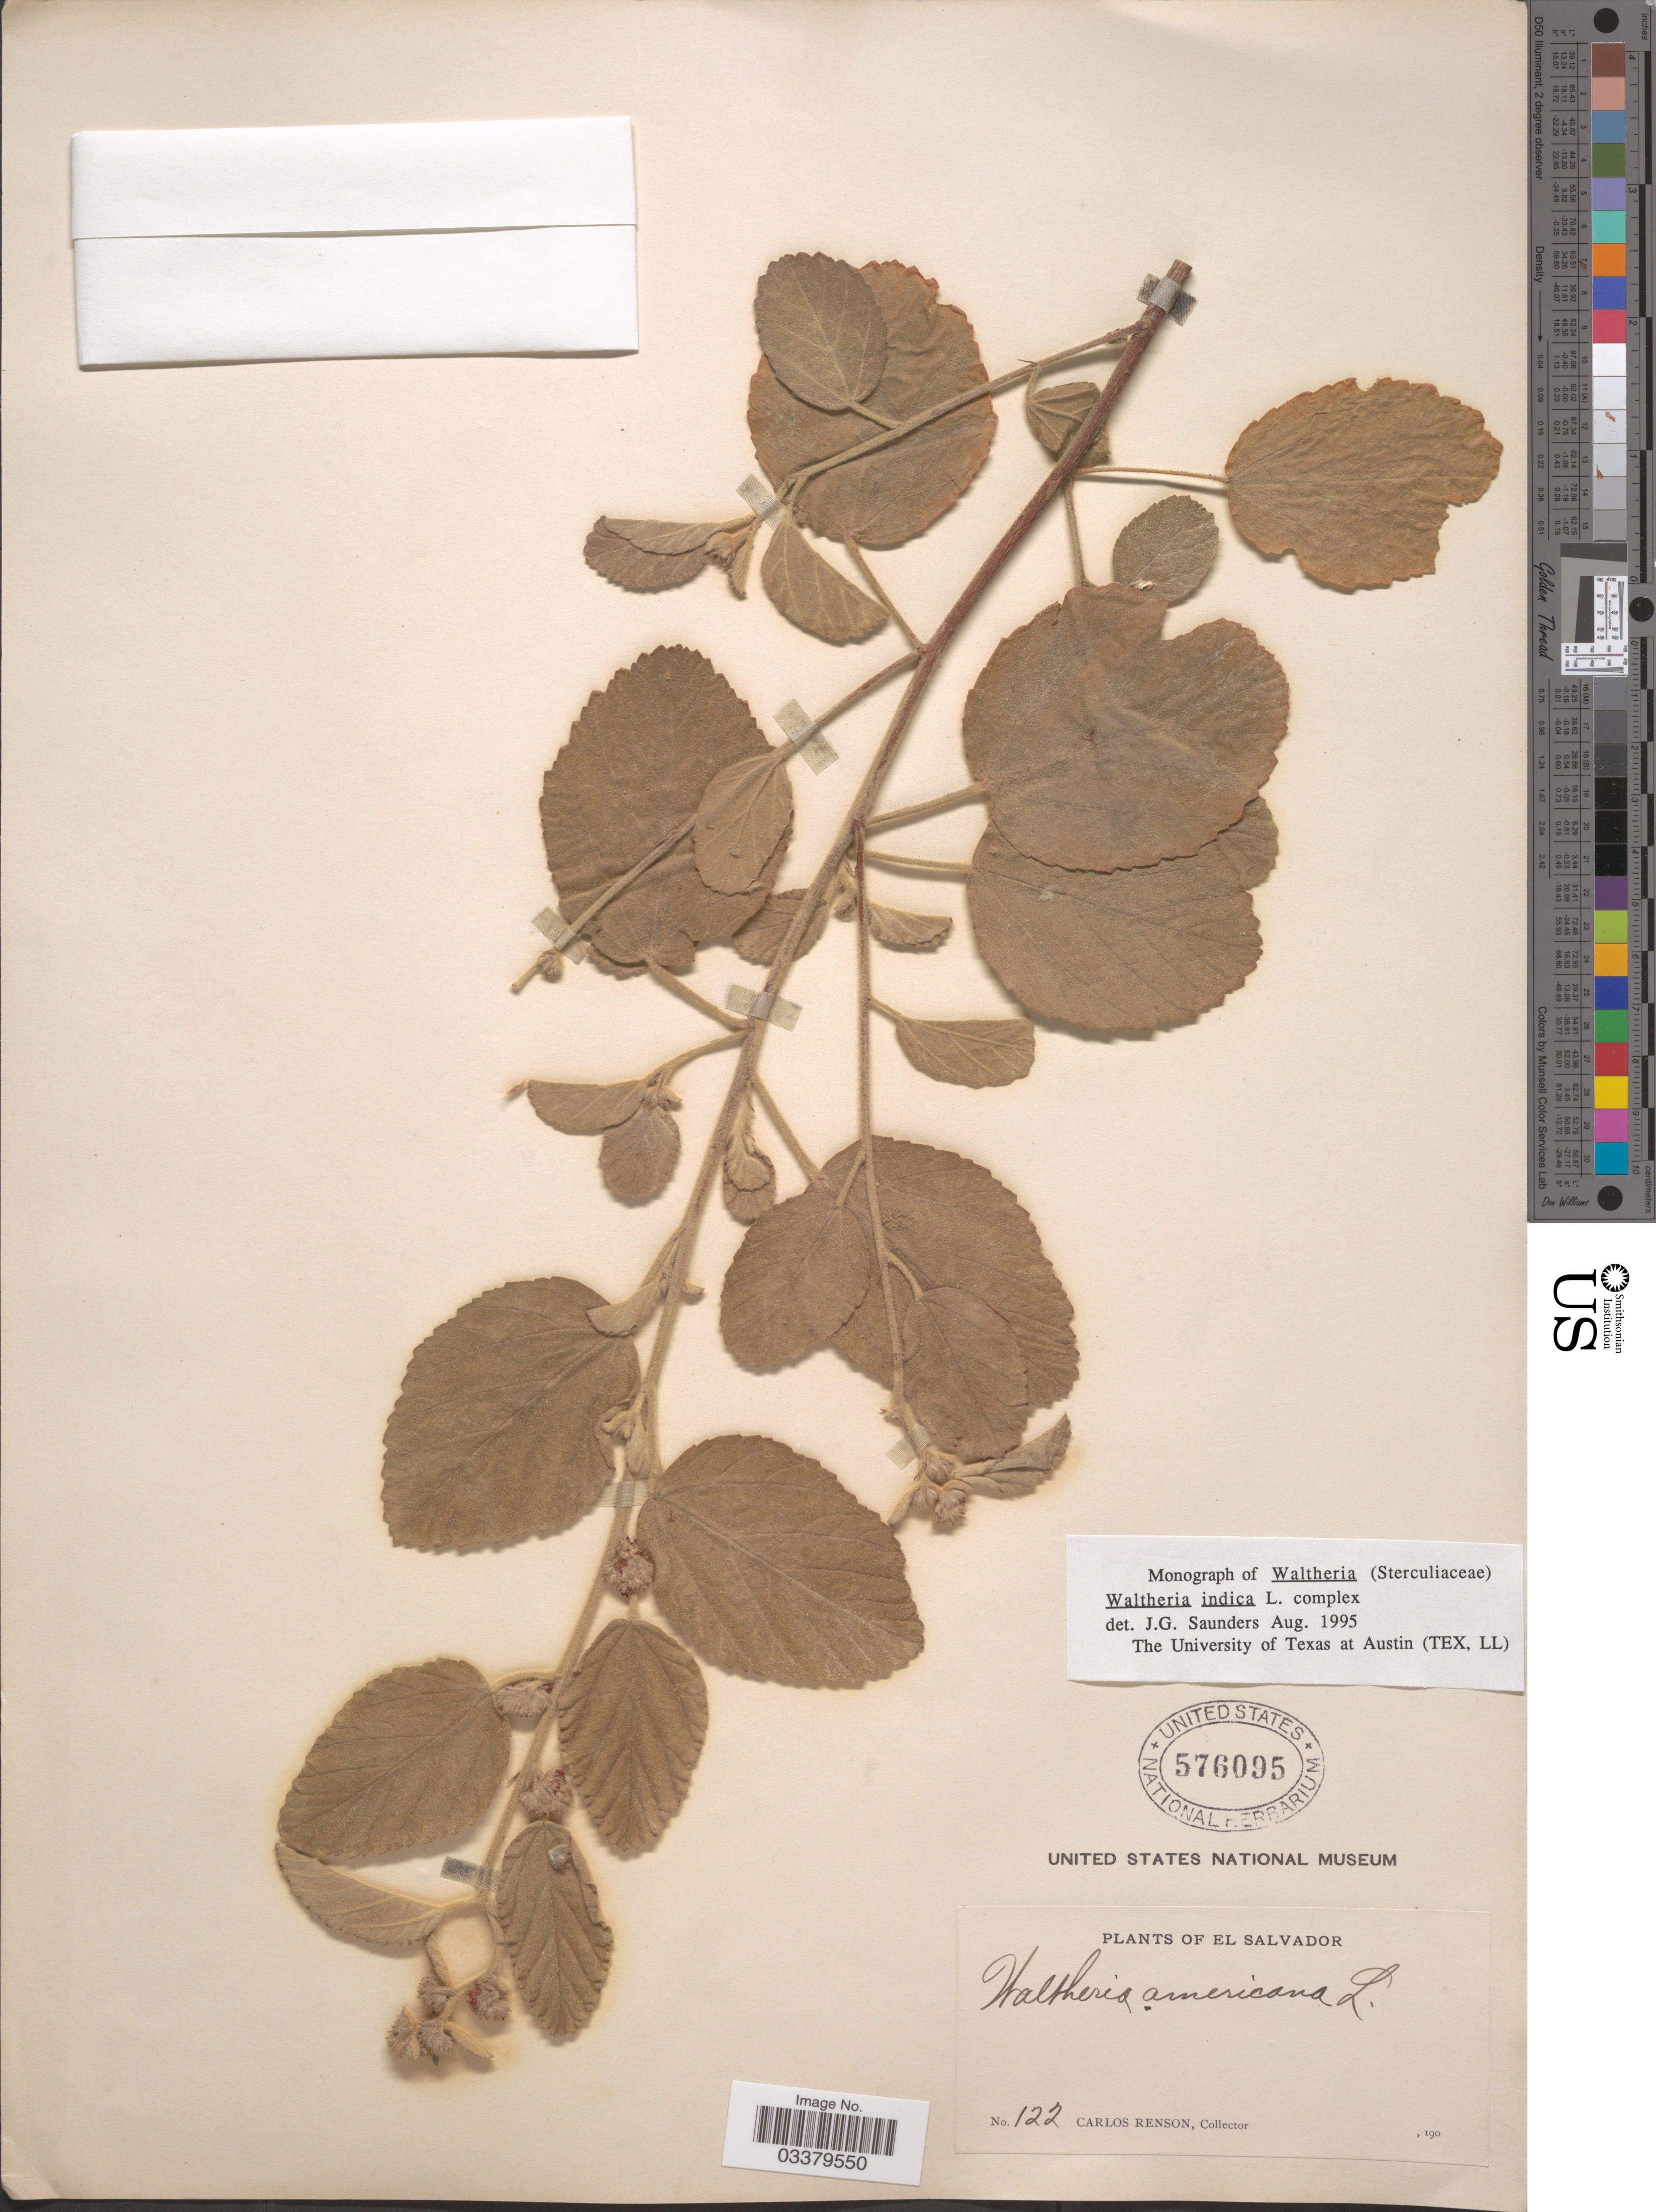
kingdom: Plantae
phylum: Tracheophyta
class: Magnoliopsida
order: Malvales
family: Malvaceae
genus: Waltheria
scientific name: Waltheria indica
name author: L.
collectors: C. Renson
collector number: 122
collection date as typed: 190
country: El Salvador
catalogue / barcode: US 576095